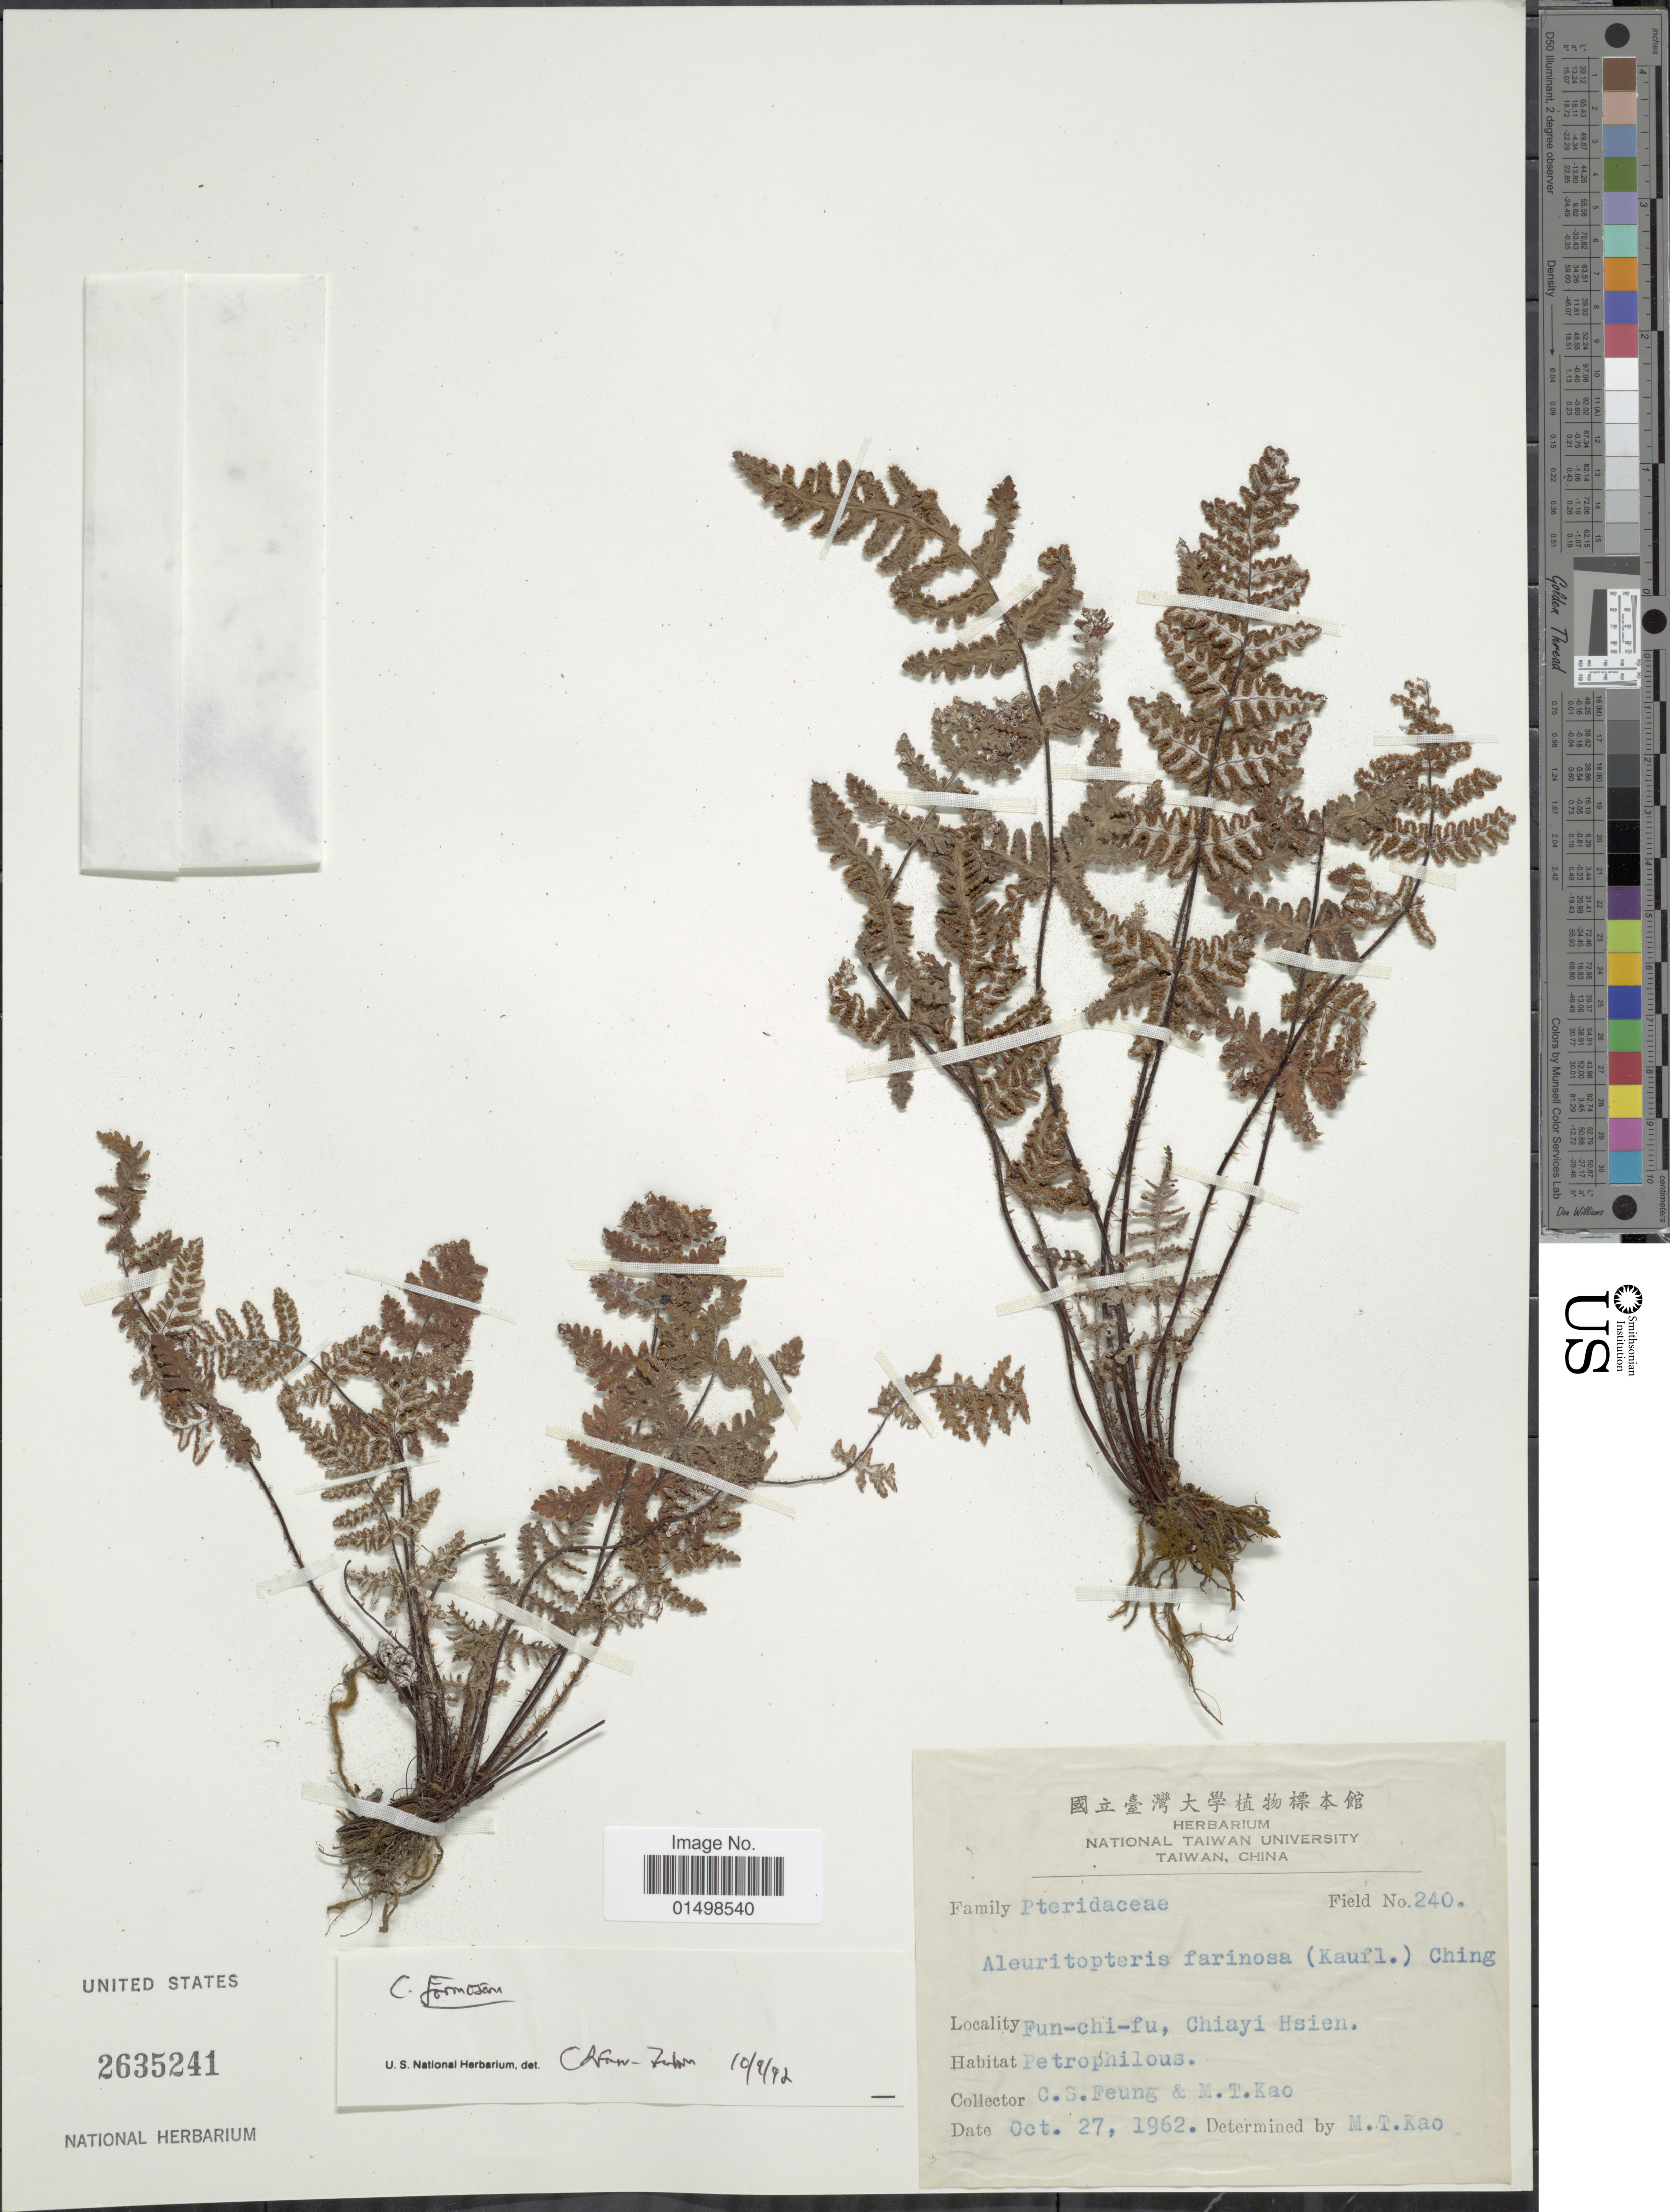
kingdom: Plantae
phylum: Tracheophyta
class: Polypodiopsida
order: Polypodiales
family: Pteridaceae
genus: Aleuritopteris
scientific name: Aleuritopteris farinosa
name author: (Forssk.) Fée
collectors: C. Feung & M. T. Kao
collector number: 240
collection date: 1962-10-27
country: Taiwan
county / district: Chiayi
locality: Fun-chi-fu. Chiayi Hsien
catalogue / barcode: US 2635241